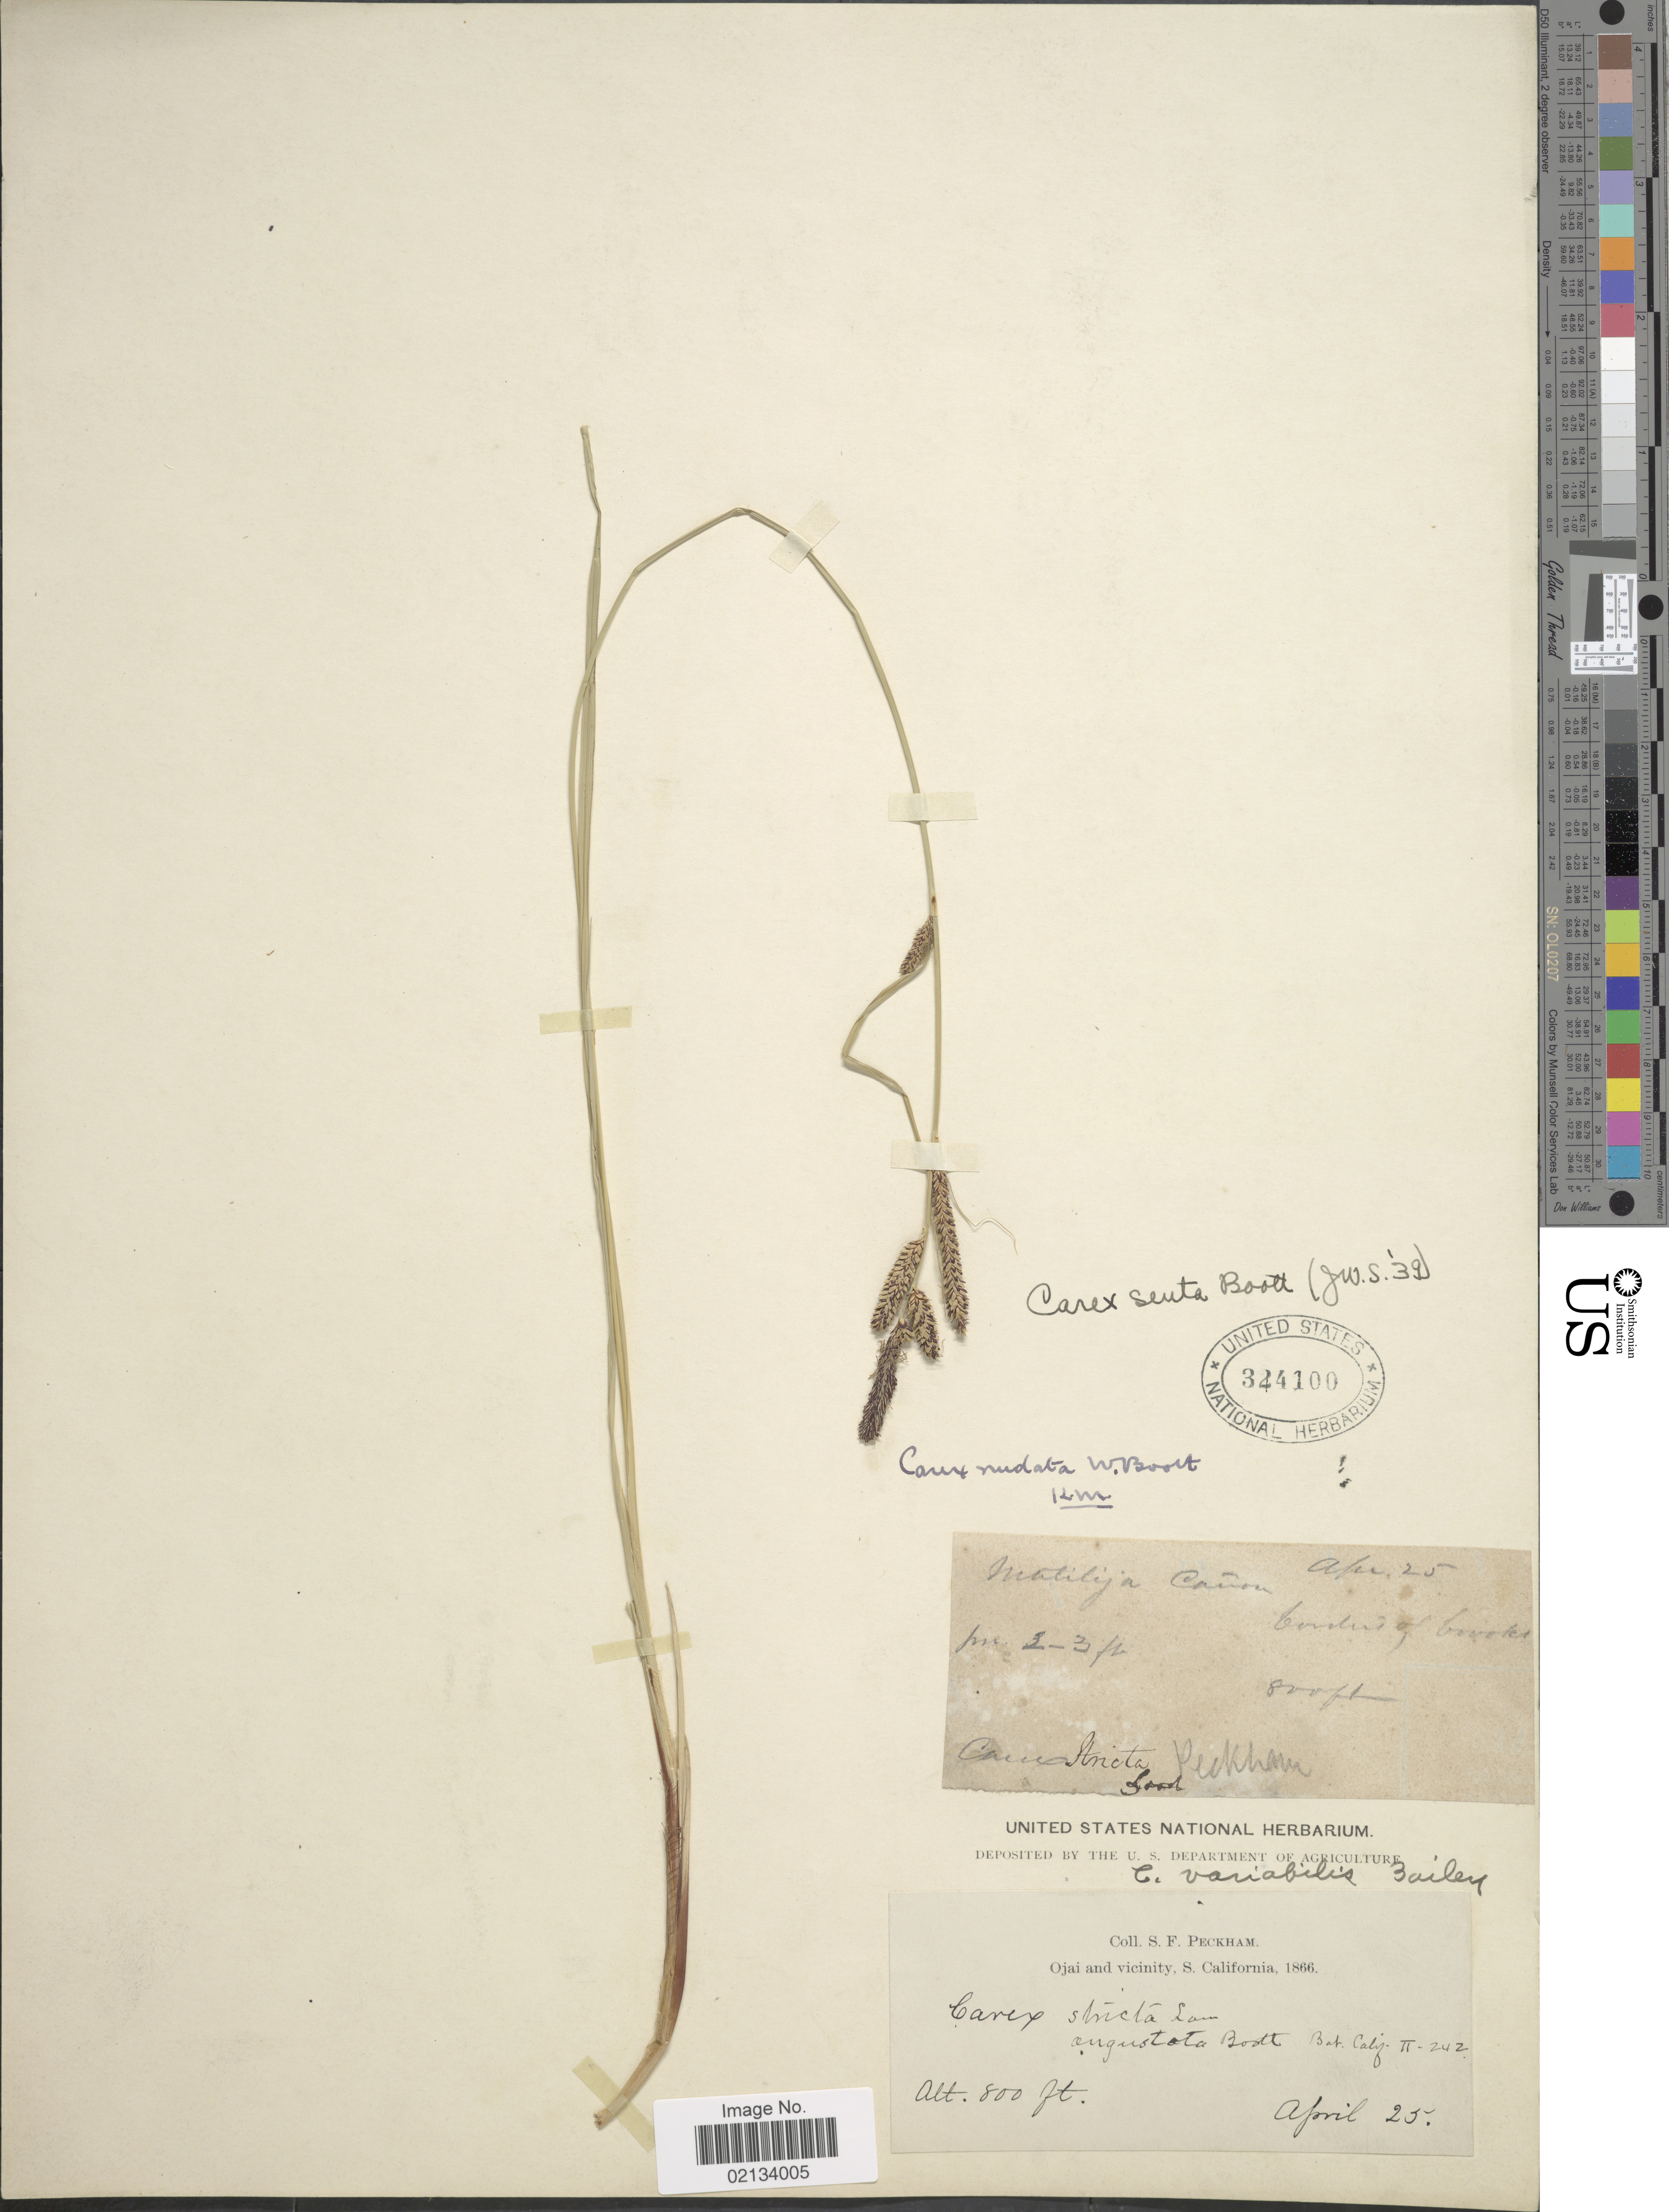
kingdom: Plantae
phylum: Tracheophyta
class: Liliopsida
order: Poales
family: Cyperaceae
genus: Carex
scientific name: Carex senta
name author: Boott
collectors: S. Peckham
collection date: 1866-04-25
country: United States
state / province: California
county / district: Ventura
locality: Ojai and vicinity, S. California, border of brooks.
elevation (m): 244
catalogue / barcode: US 344100